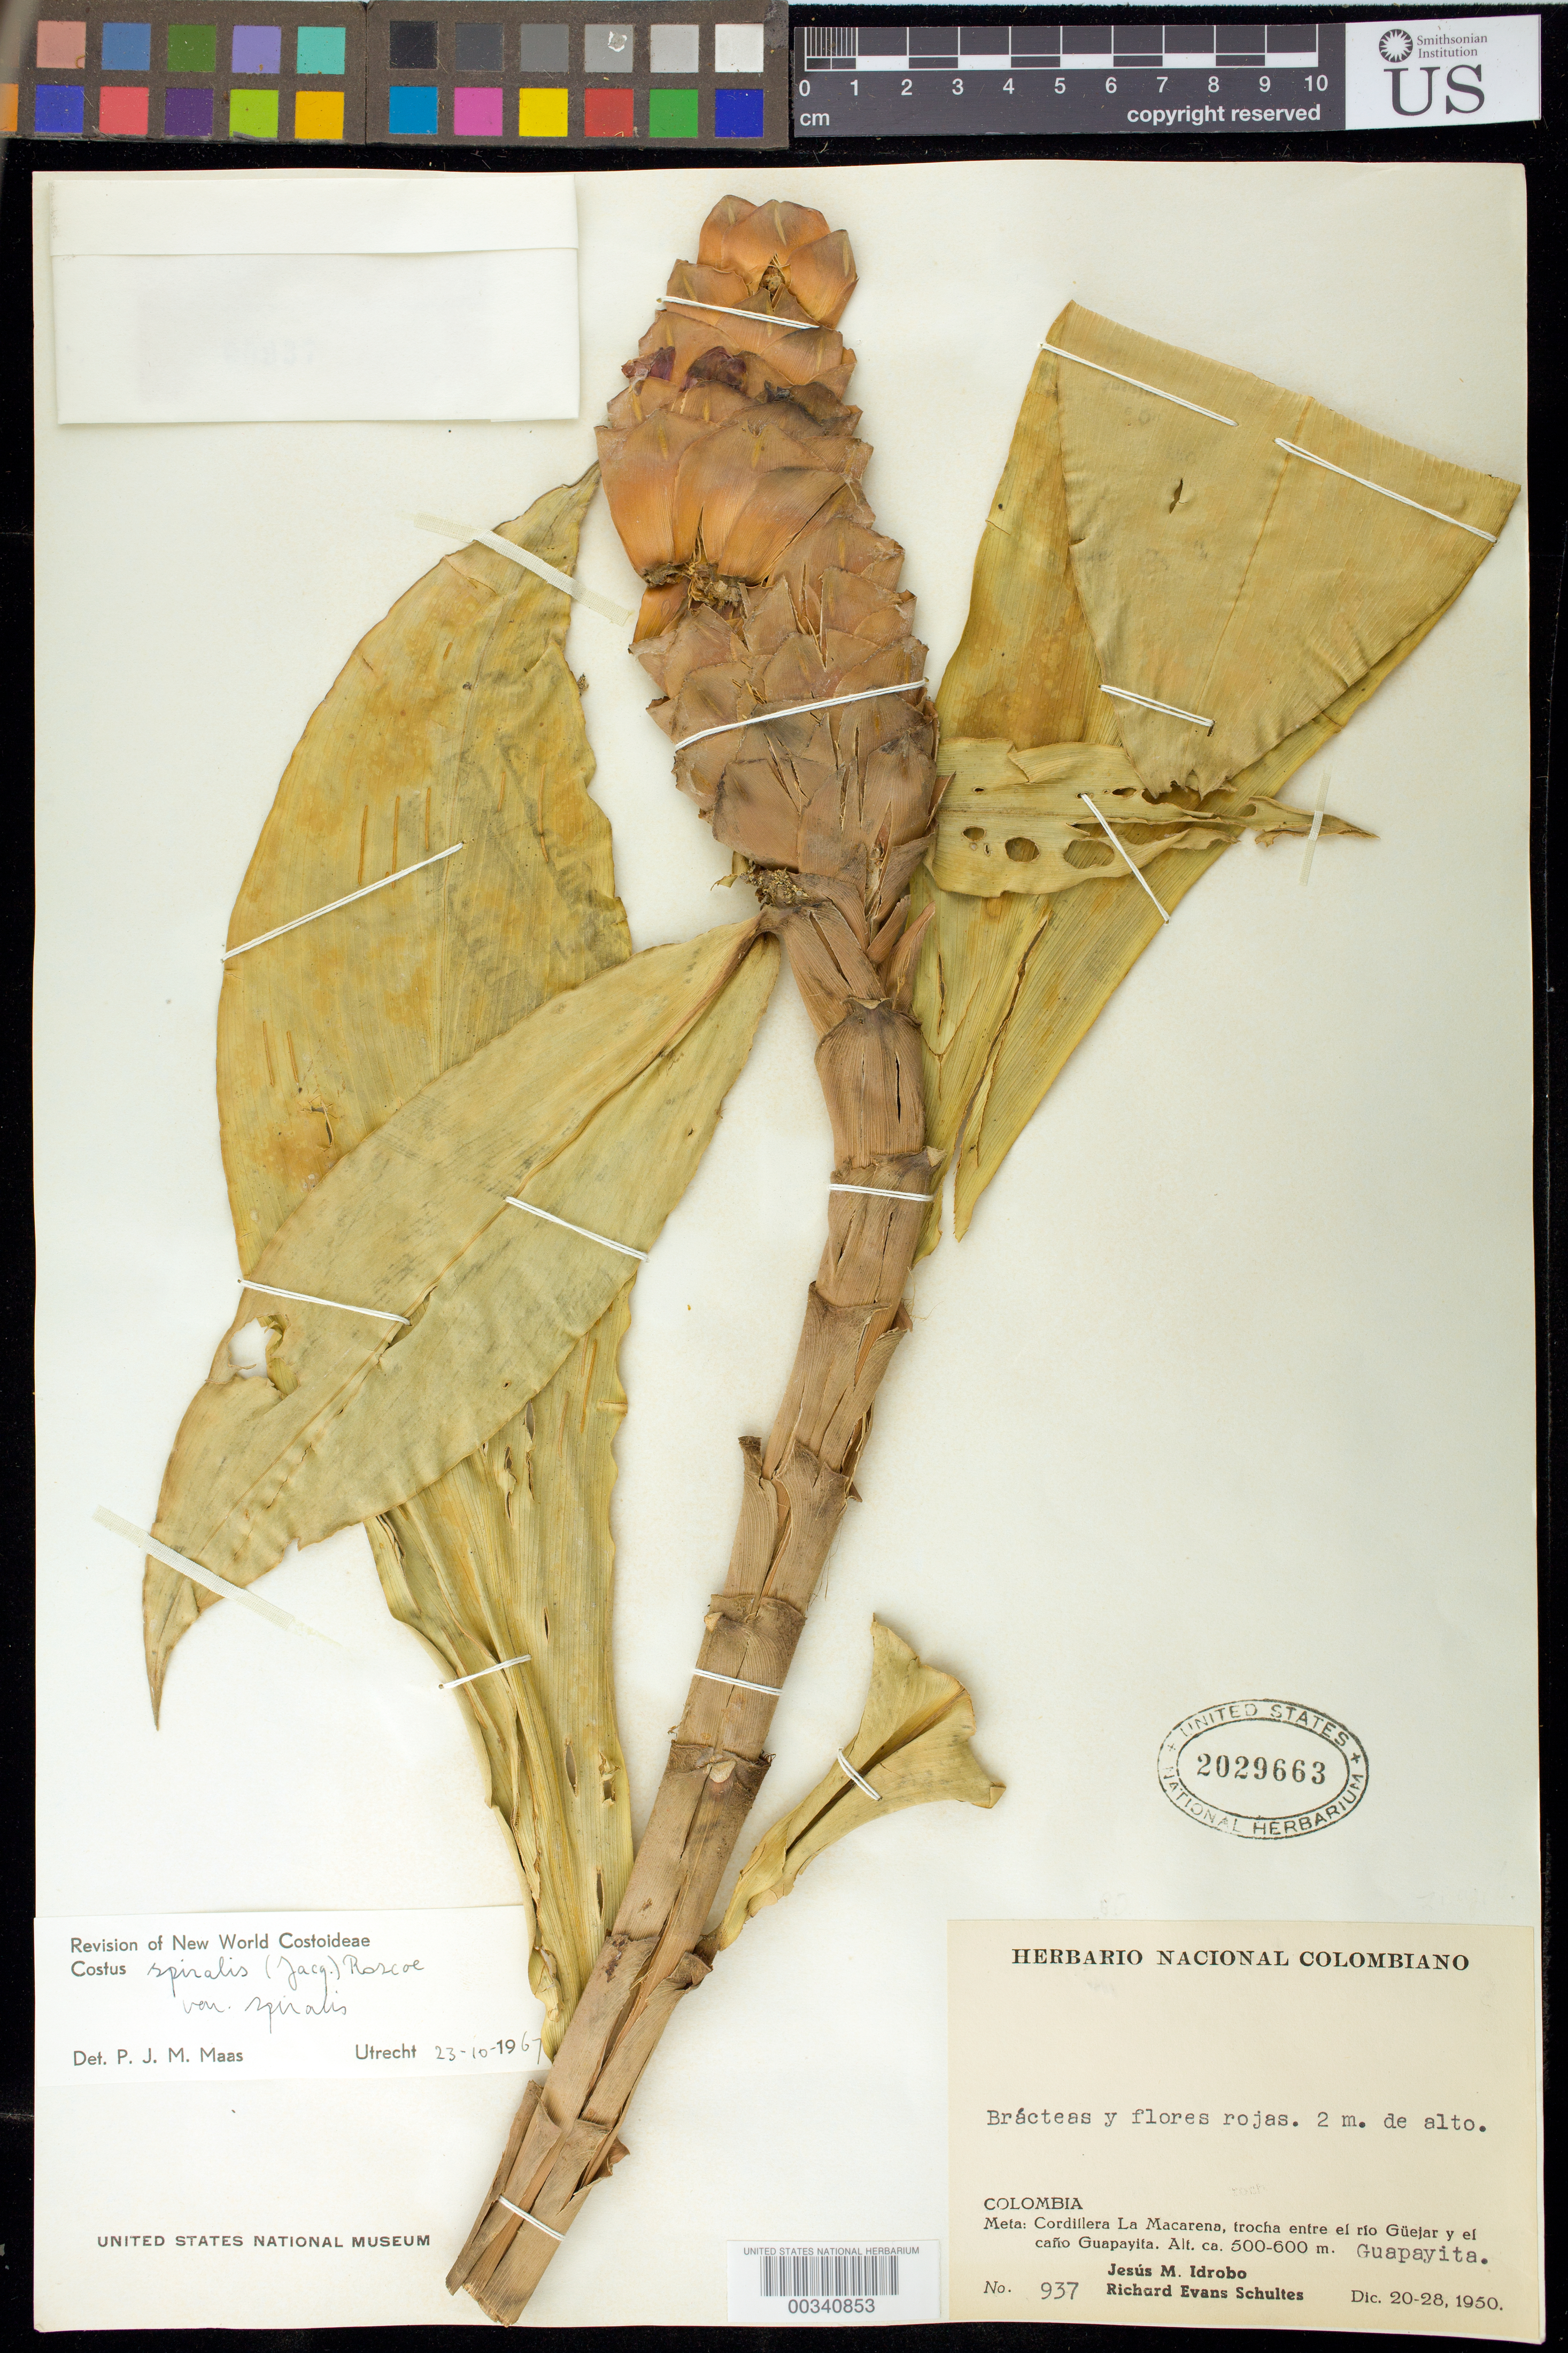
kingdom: Plantae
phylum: Tracheophyta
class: Liliopsida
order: Zingiberales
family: Costaceae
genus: Costus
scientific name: Costus spiralis var. spiralis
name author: (Jacq.) Roscoe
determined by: Maas, Paul J. M.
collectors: J. M. Idrobo & R. E. Schultes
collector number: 937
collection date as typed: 20 Dec 1950 to 28 Dec 1950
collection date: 1950-12-20/1950-12-28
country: Colombia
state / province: Meta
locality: Cordillera la Macarena, Trocha entre el Rio Guejar y el Caño Guapayita, Guapayita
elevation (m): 500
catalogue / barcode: US 2029663